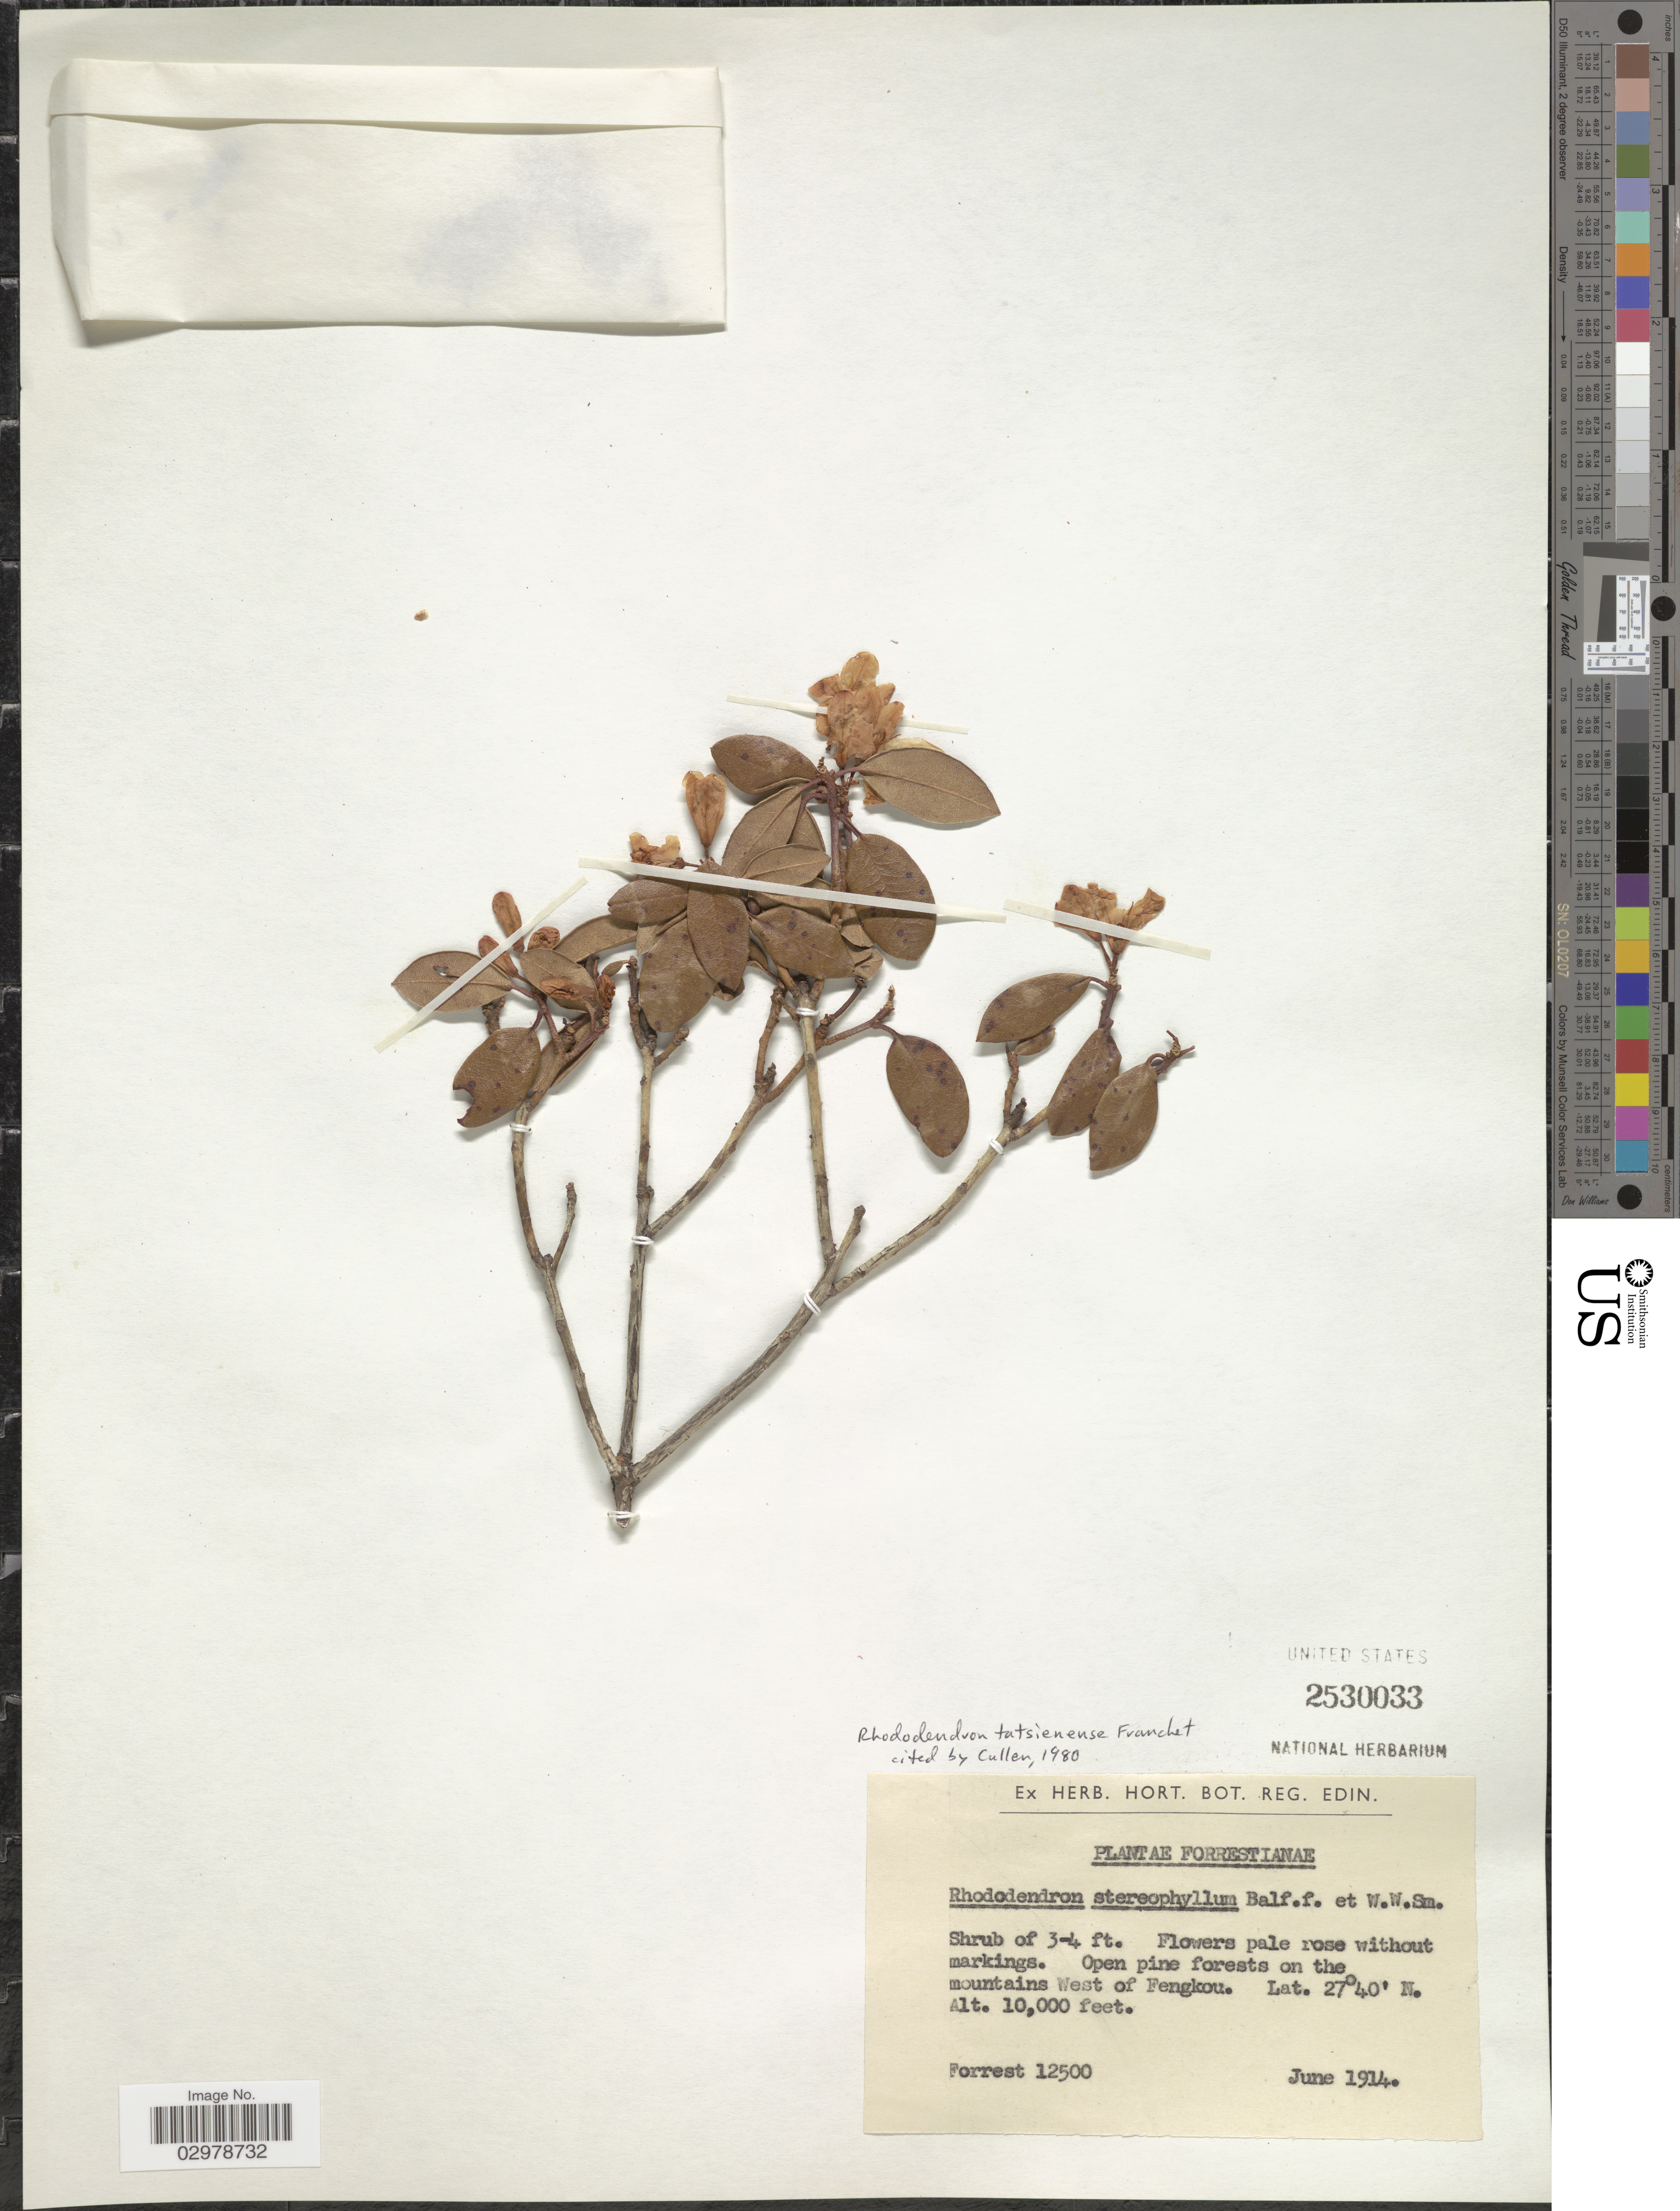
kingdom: Plantae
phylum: Tracheophyta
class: Magnoliopsida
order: Ericales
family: Ericaceae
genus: Rhododendron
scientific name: Rhododendron tatsienense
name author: Franch.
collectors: -. Forrest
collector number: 12500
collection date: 1914-06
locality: On the mountains West of Fengkou.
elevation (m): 3048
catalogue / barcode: US 2530033